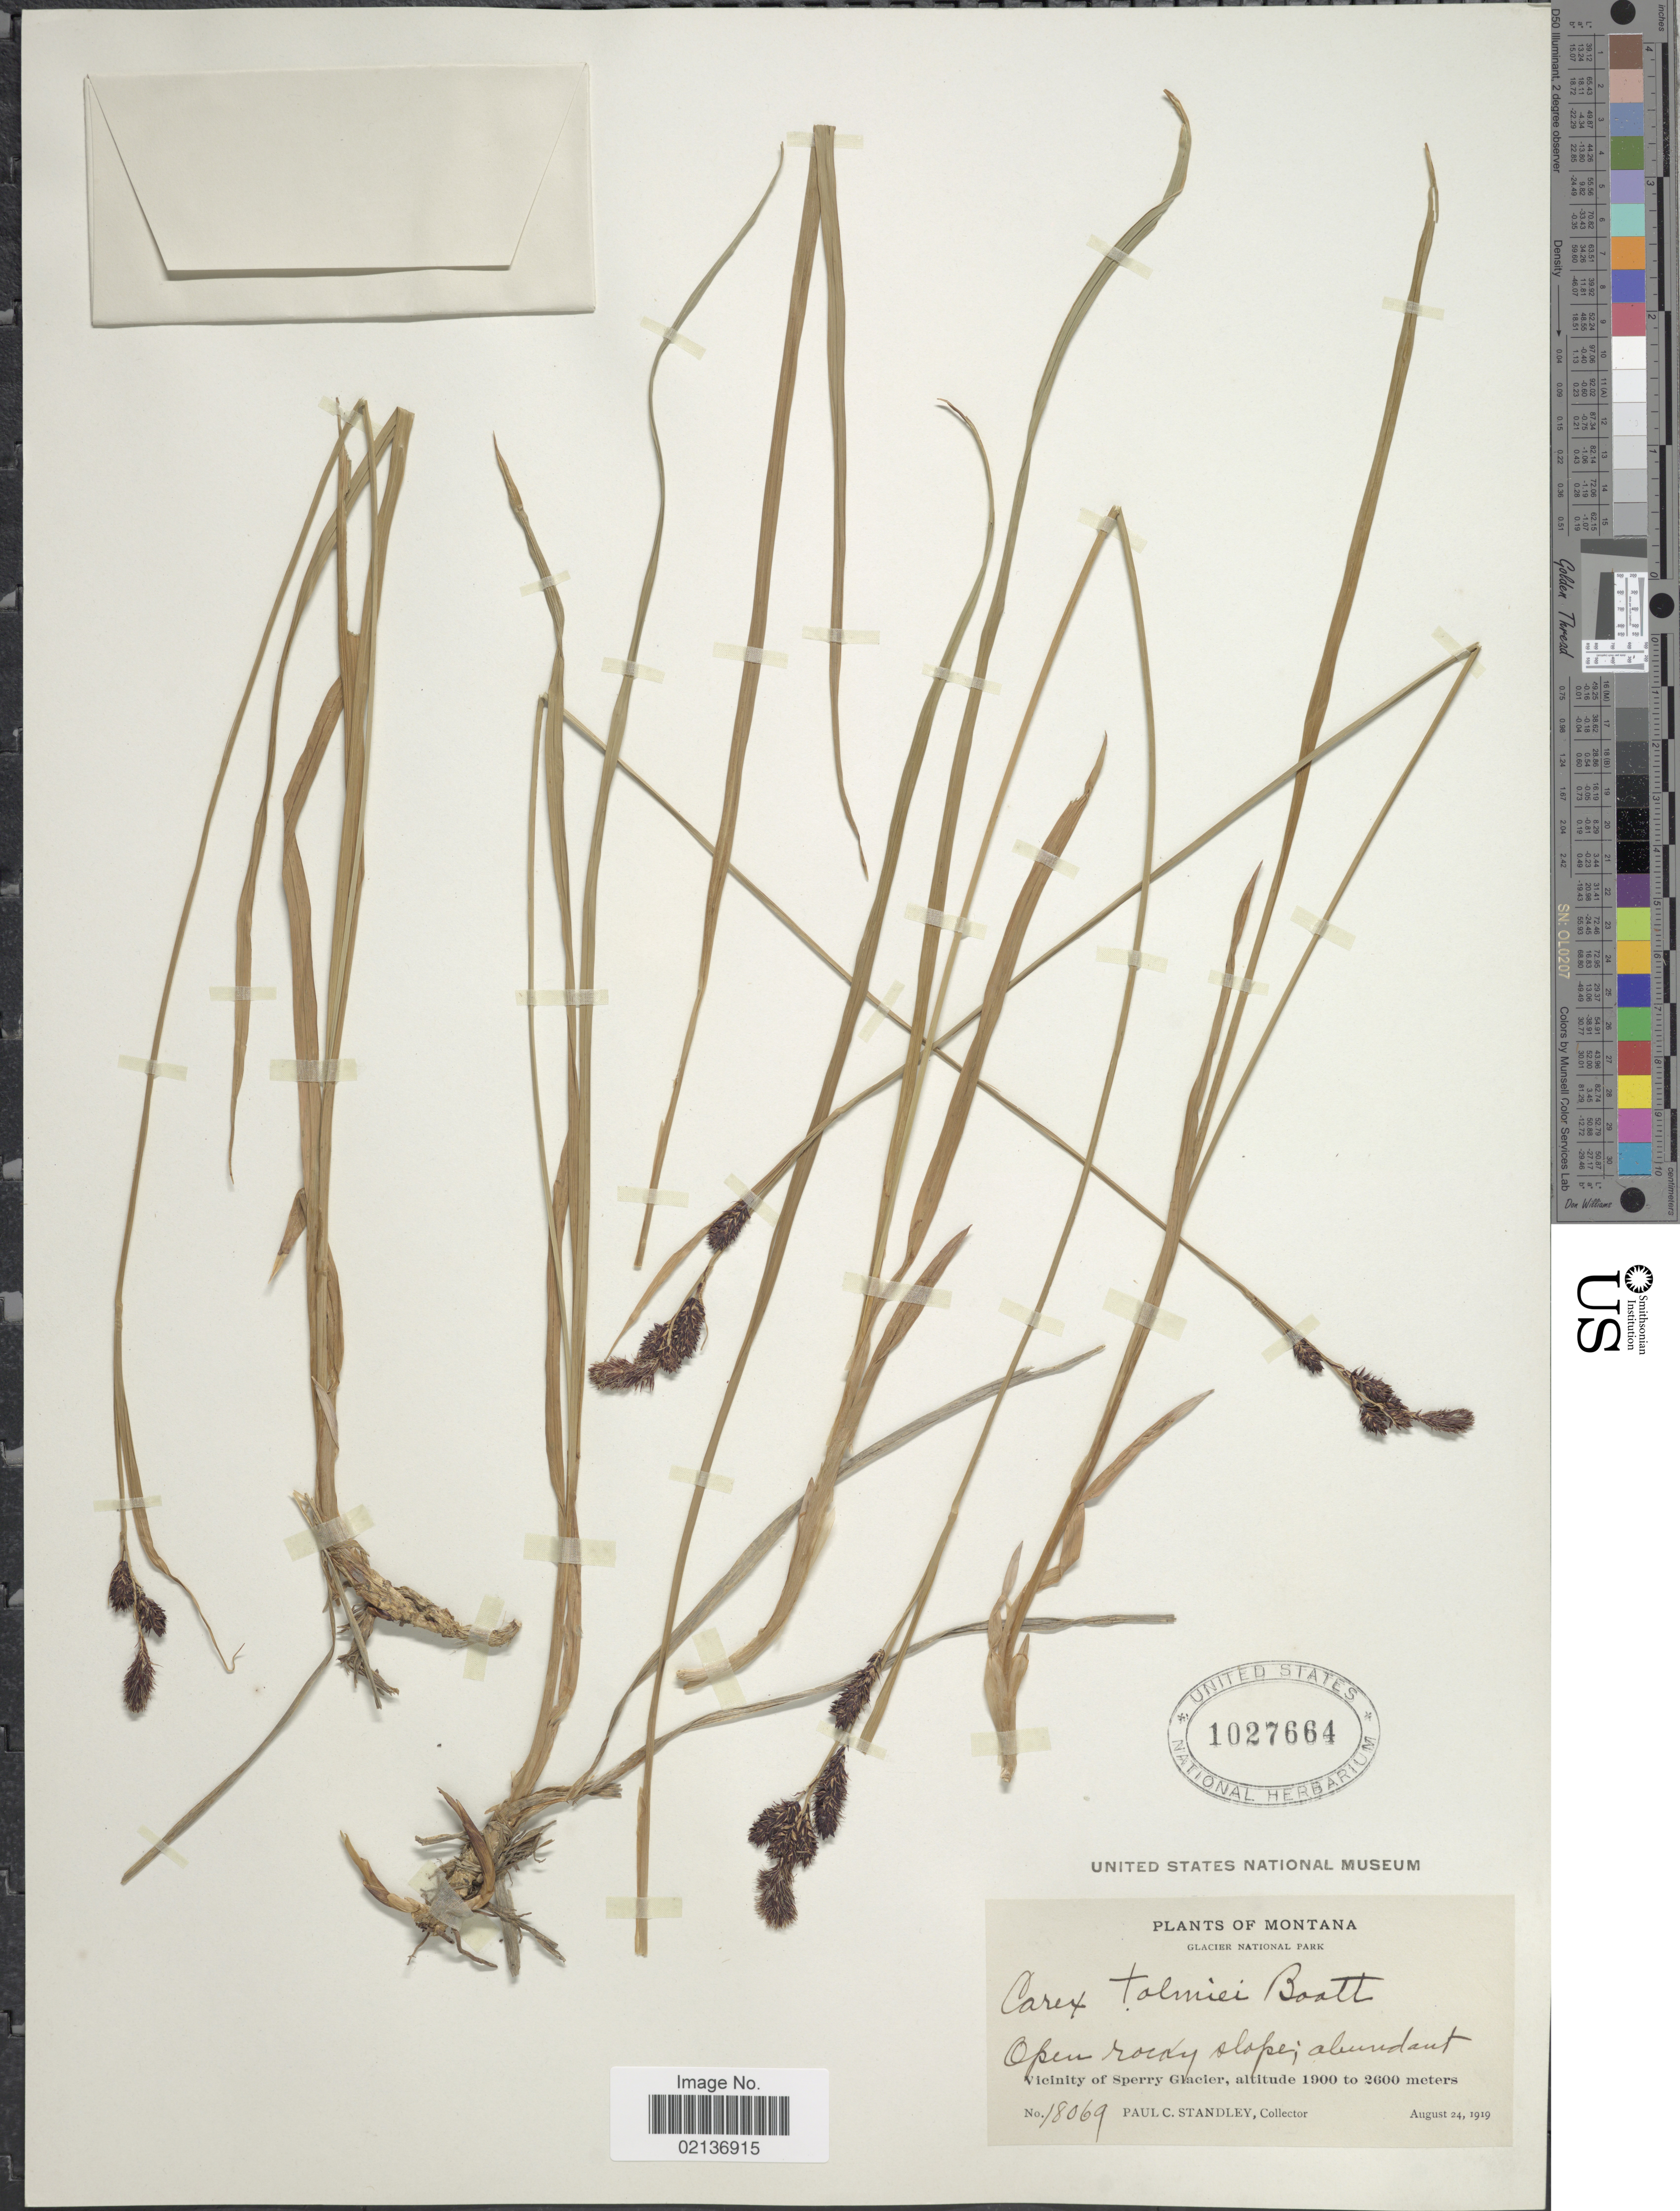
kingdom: Plantae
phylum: Tracheophyta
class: Liliopsida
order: Poales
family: Cyperaceae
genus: Carex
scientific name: Carex spectabilis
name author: Dewey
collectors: P. C. Standley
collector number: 18069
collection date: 1919-08-24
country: United States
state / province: Montana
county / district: Flathead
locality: Glacier National Park, Vicinity of Sperry Glacier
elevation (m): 1900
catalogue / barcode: US 1027664